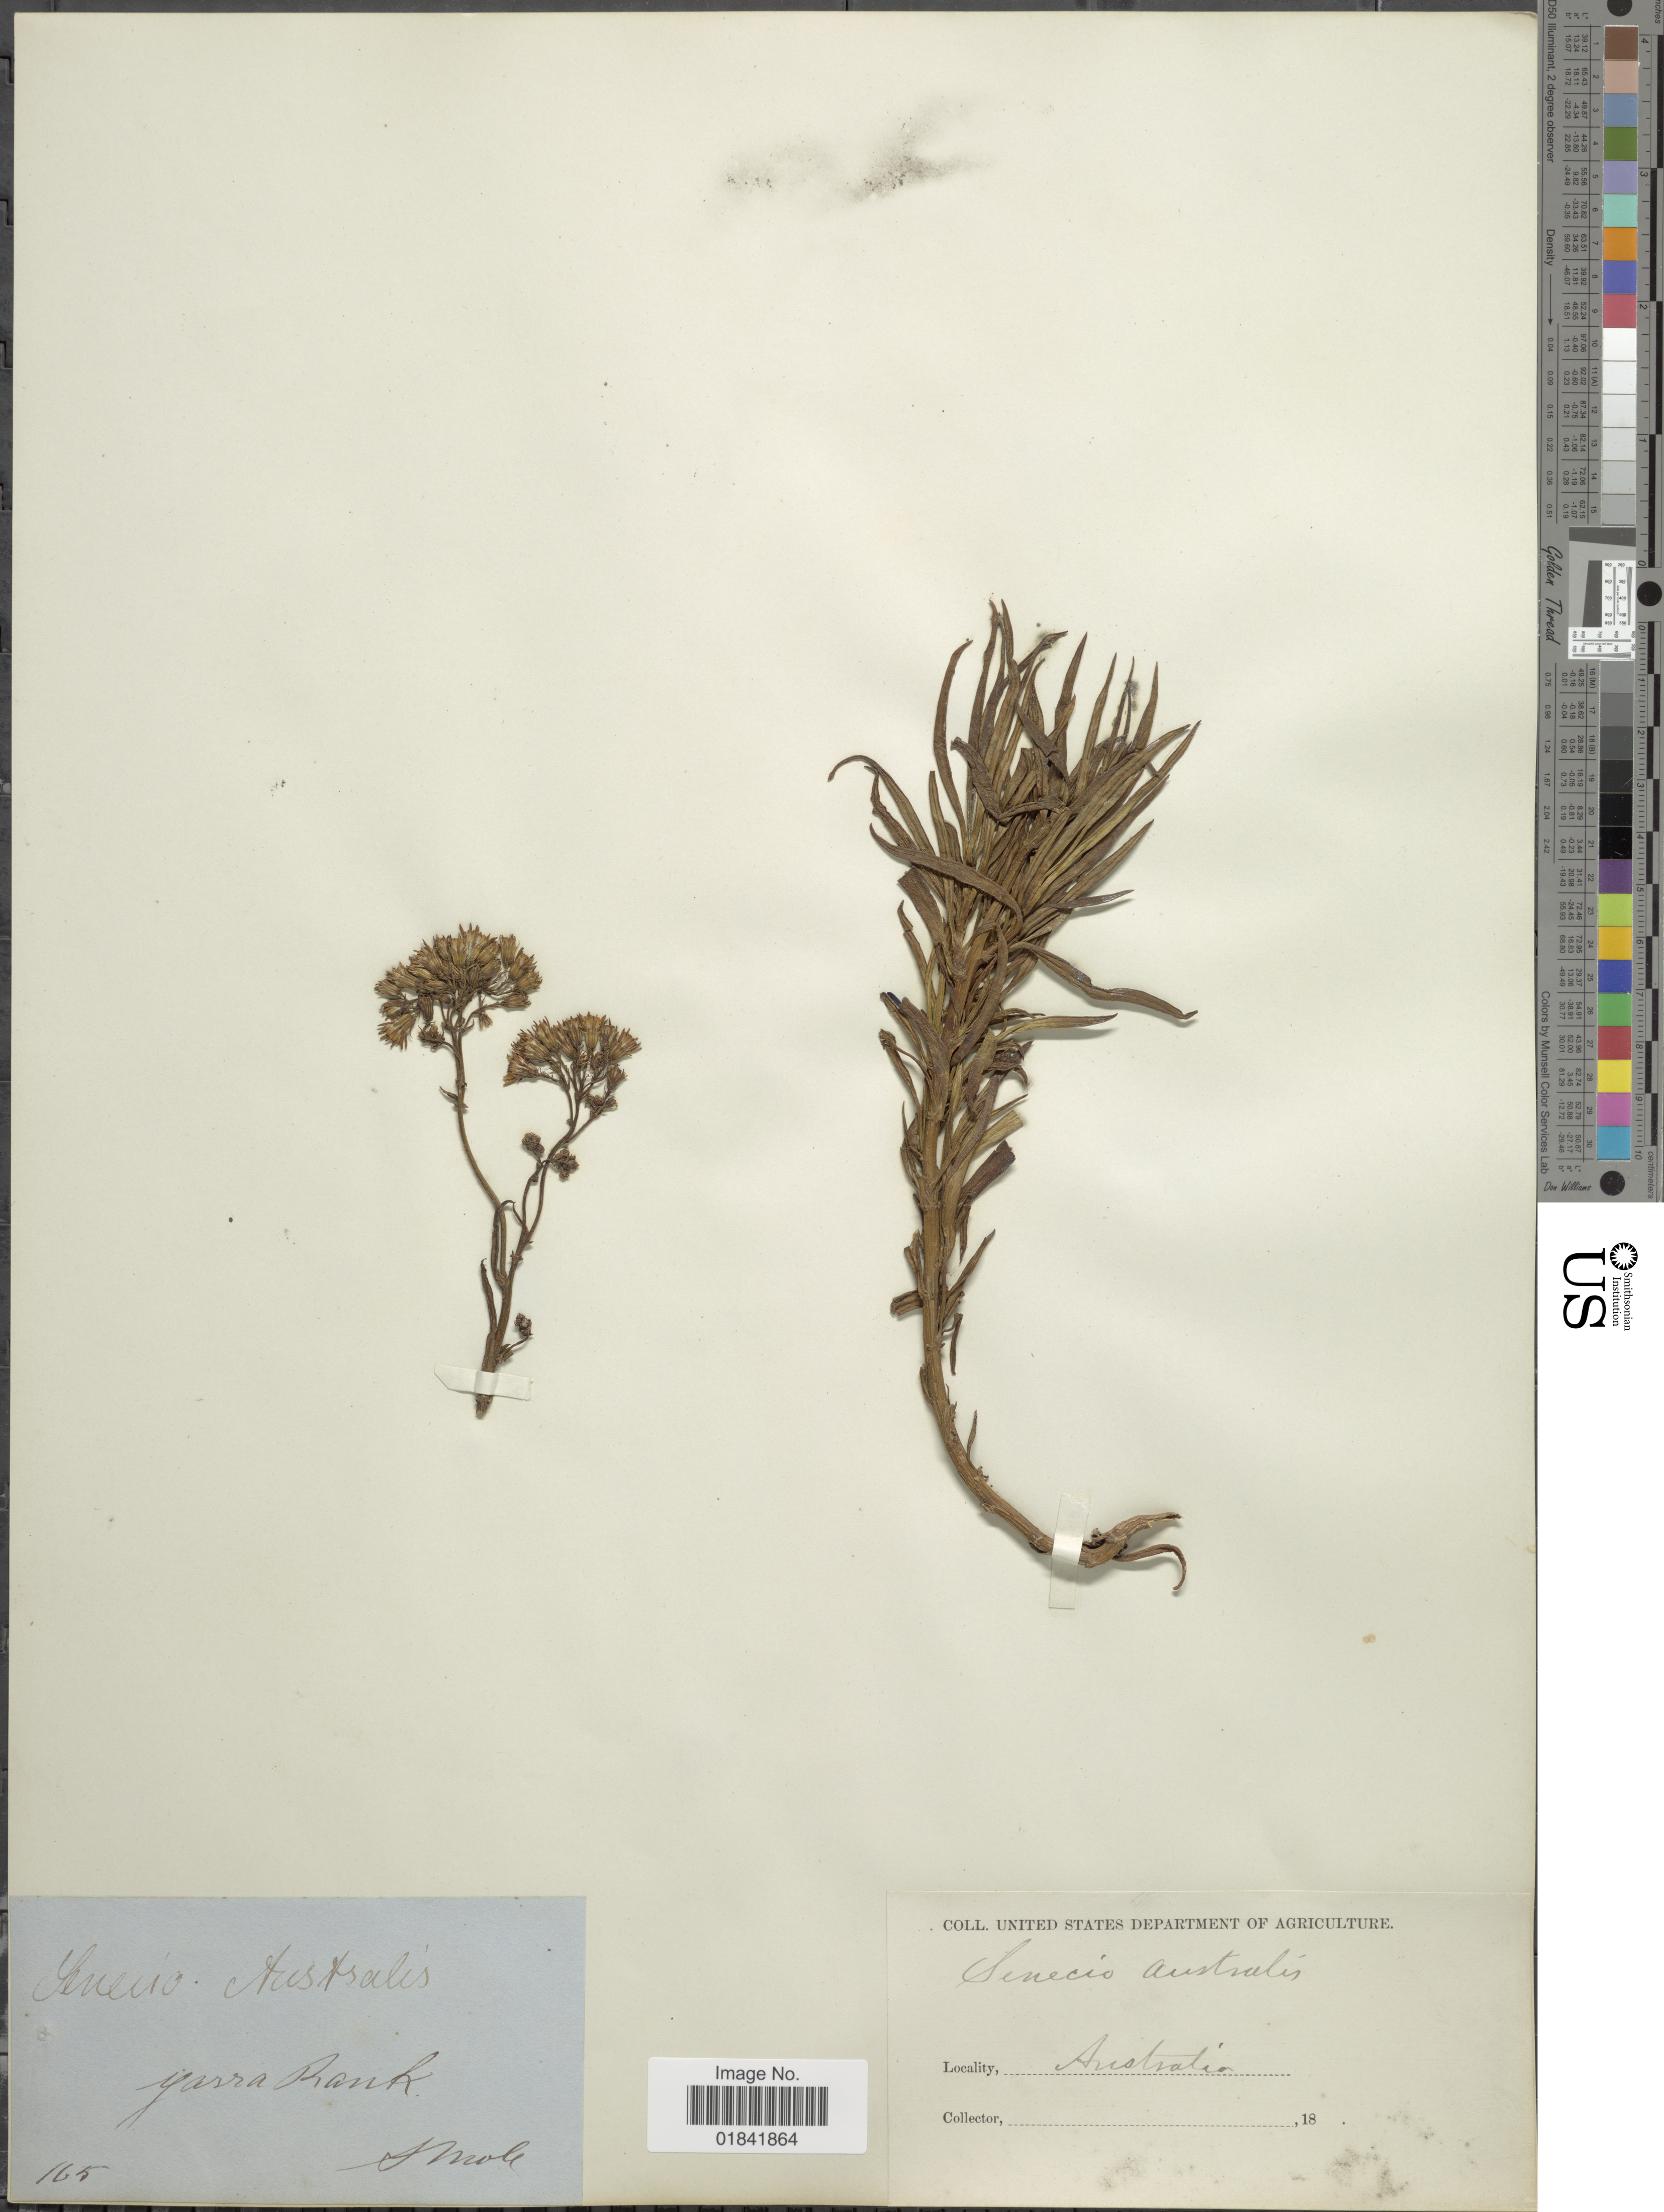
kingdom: Plantae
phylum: Tracheophyta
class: Magnoliopsida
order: Asterales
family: Asteraceae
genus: Senecio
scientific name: Senecio australis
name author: Willd.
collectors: S. Mole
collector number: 165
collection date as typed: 18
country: Australia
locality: Yarra Bank